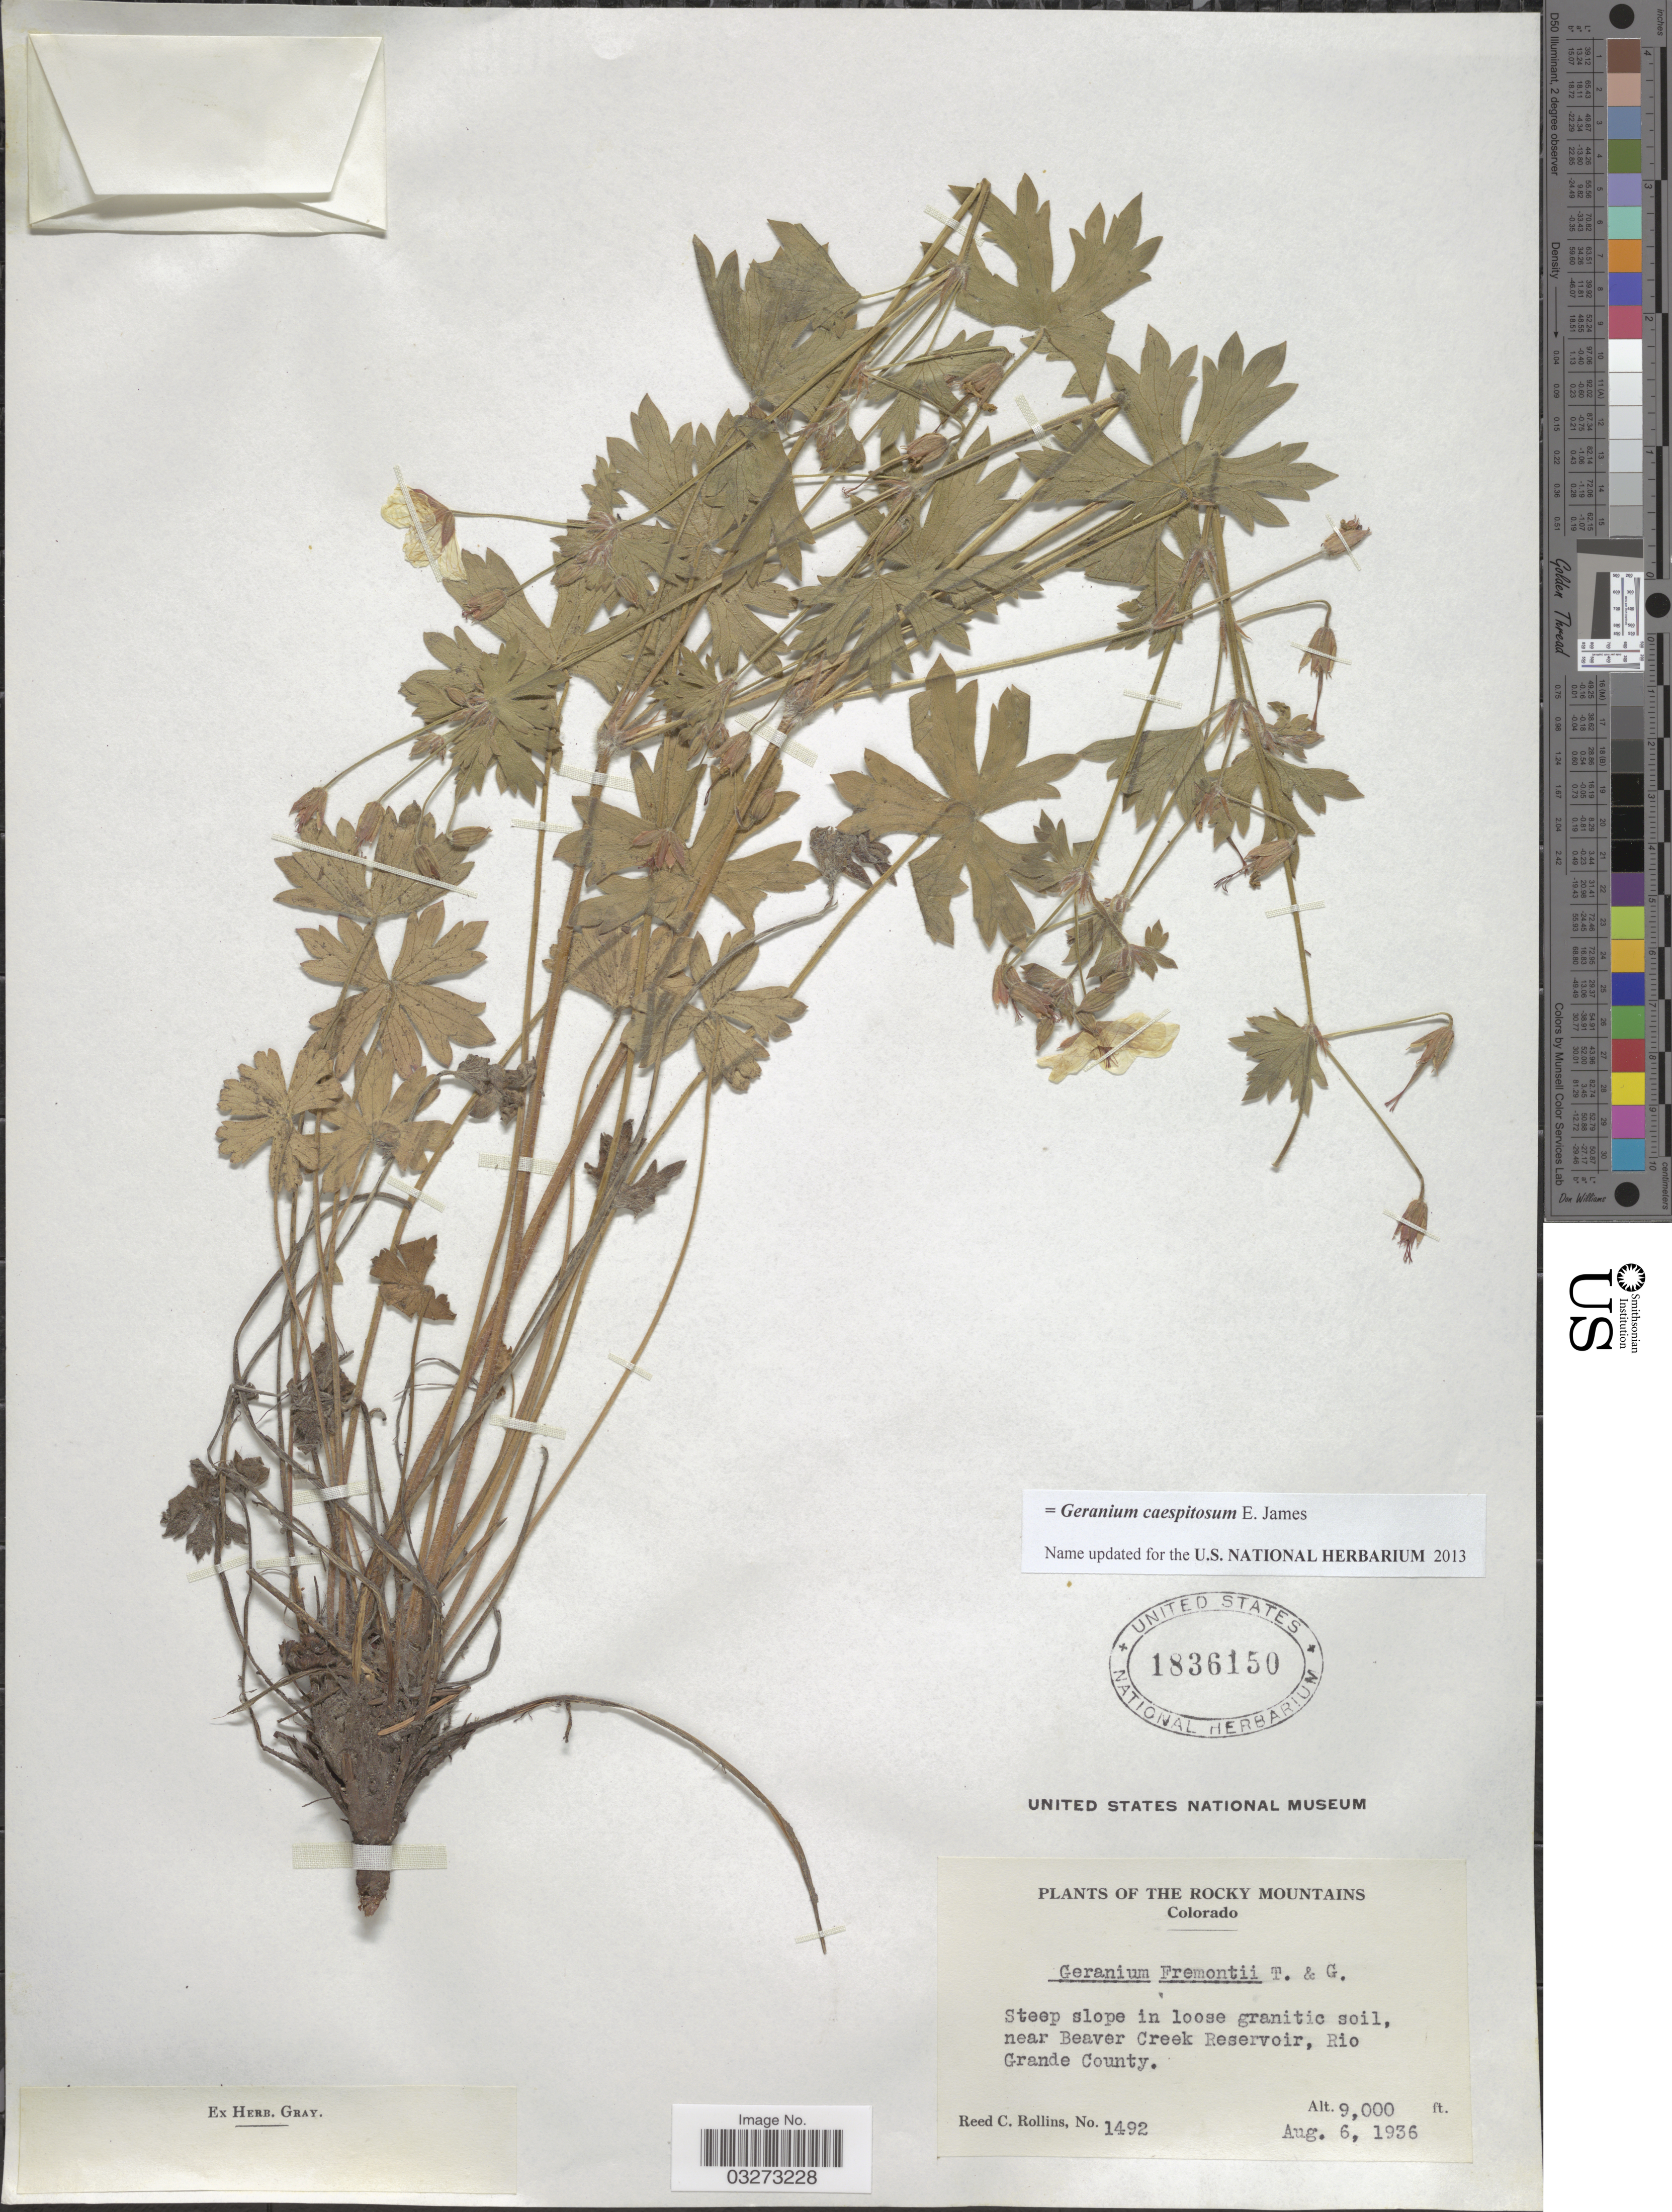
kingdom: Plantae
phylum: Tracheophyta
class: Magnoliopsida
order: Geraniales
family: Geraniaceae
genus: Geranium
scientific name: Geranium caespitosum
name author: E. James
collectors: R. C. Rollins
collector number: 1492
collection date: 1936-08-06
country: United States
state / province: Colorado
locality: The Rocky Mountains. Near Beaver Creek Reservoir, Rio Grande County.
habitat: steep slope in loose granitic soil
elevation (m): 2743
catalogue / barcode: US 1836150